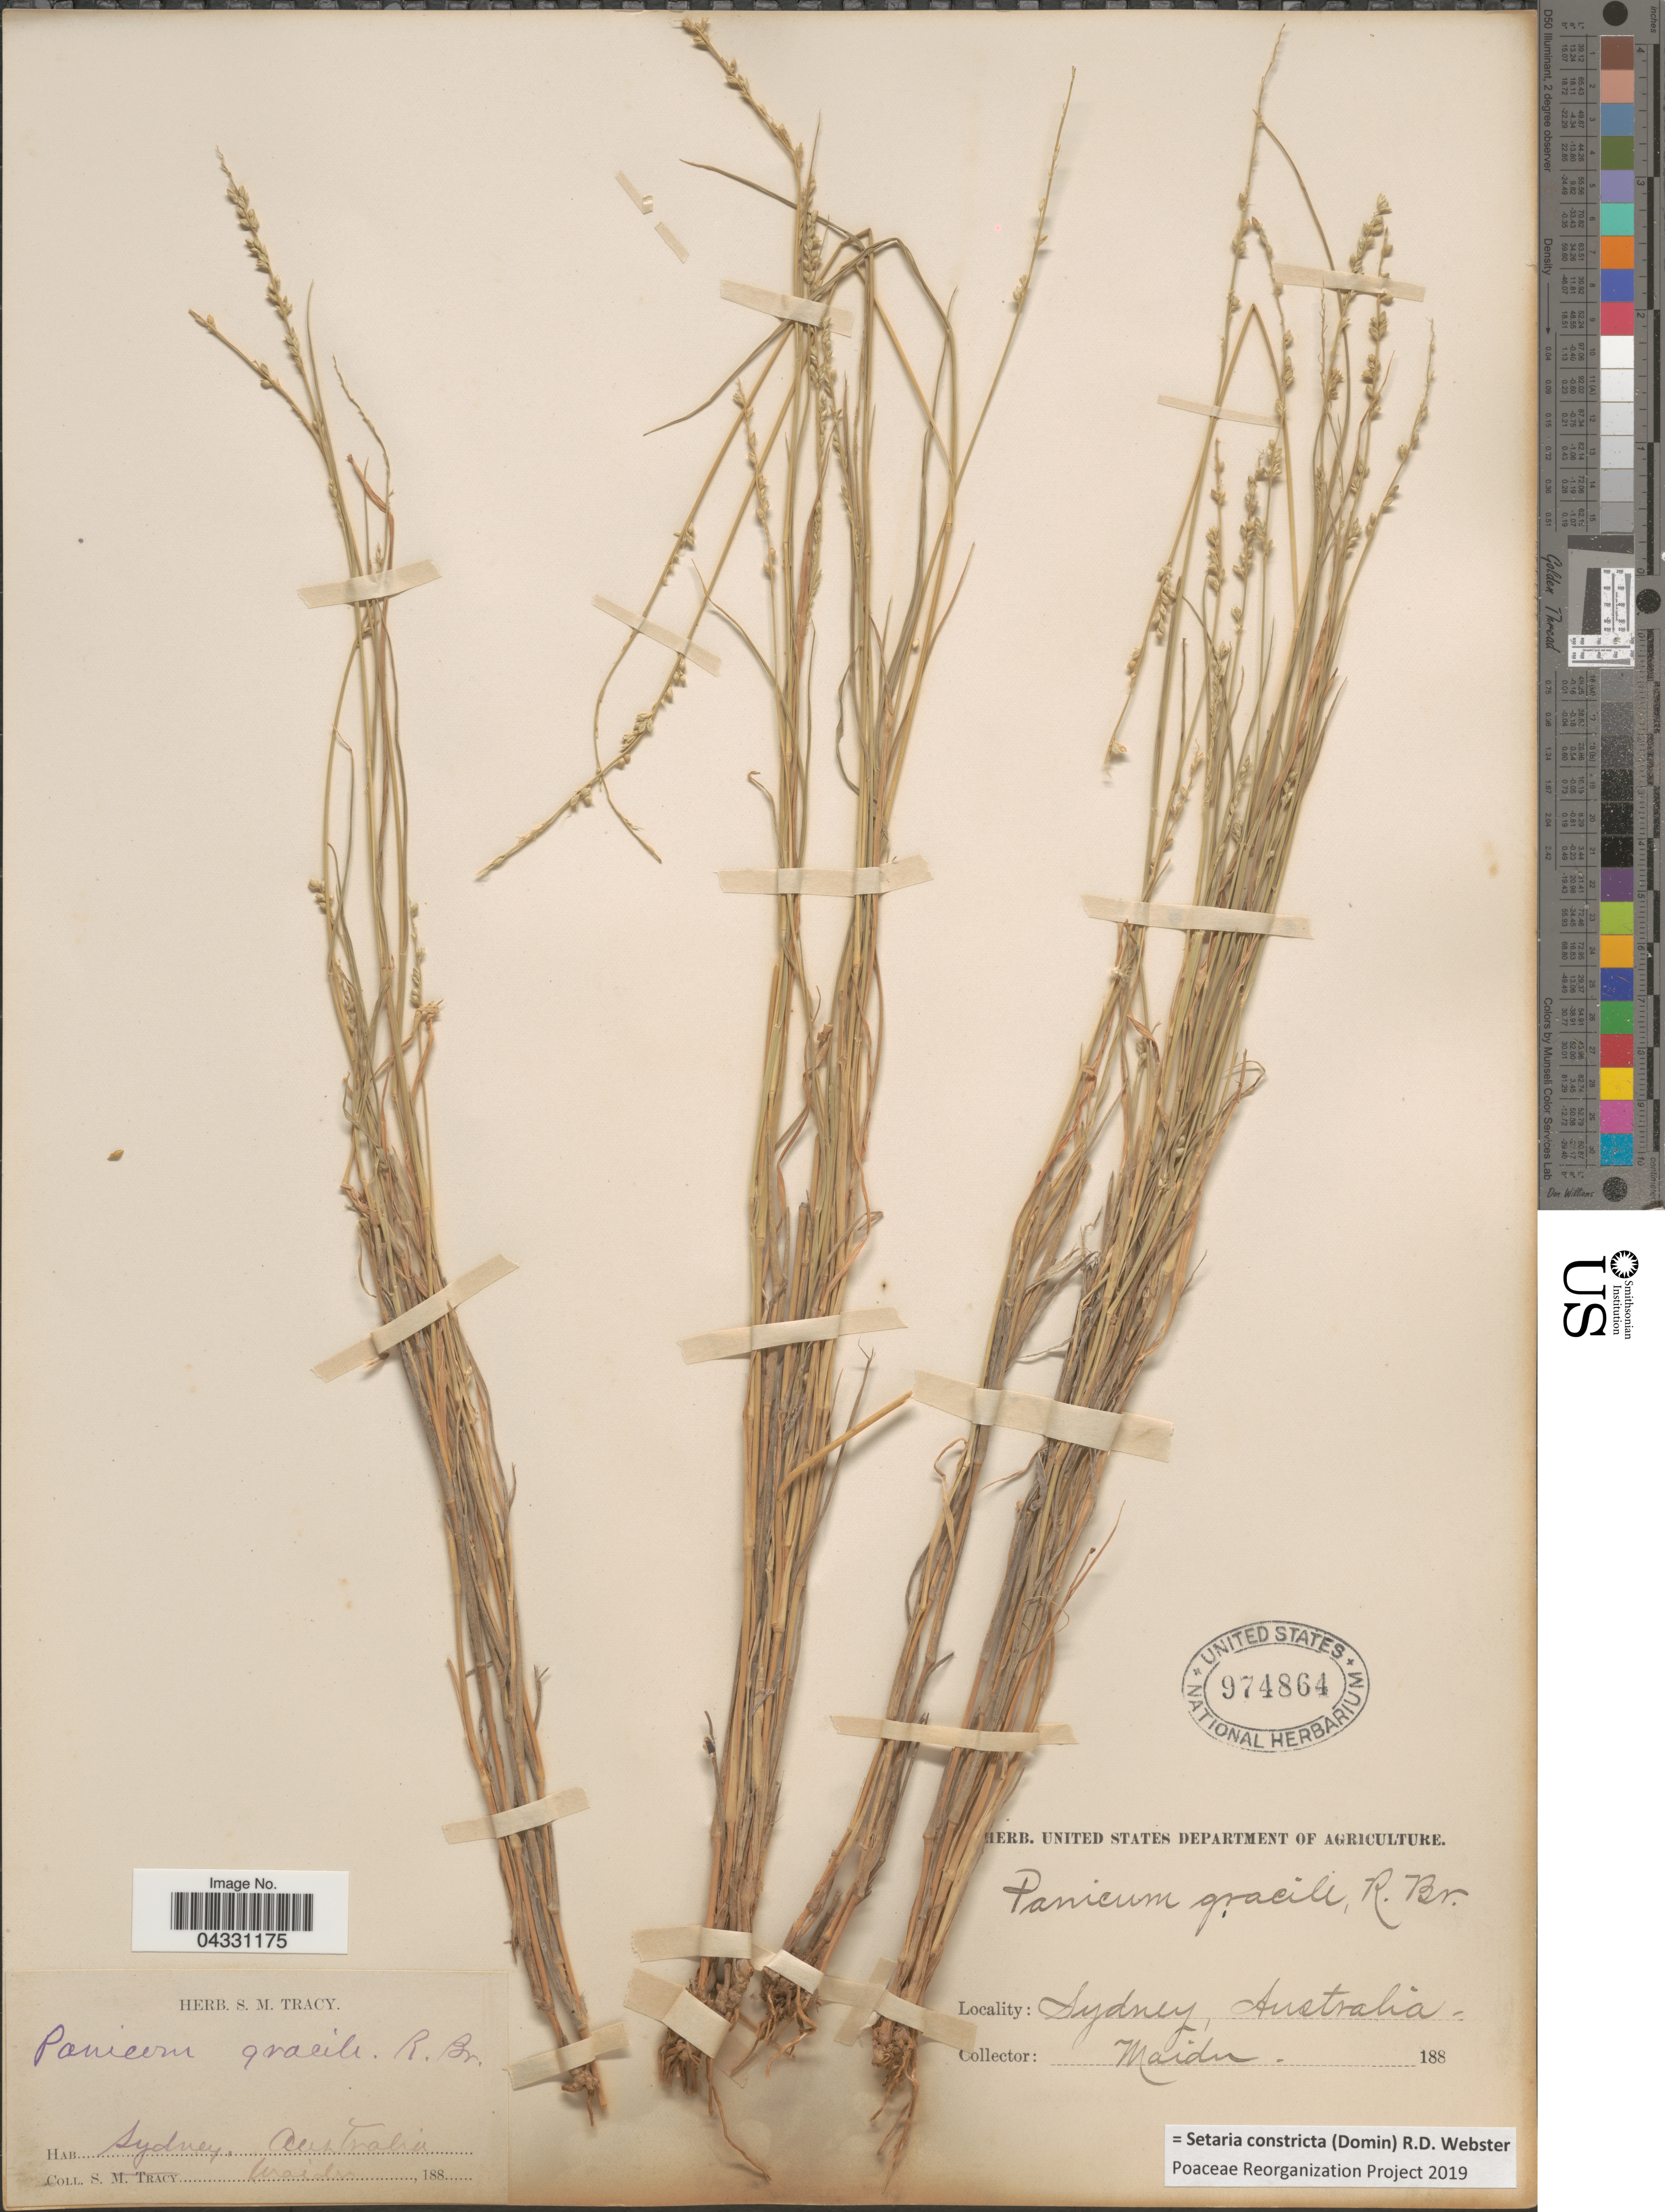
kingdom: Plantae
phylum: Tracheophyta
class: Liliopsida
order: Poales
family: Poaceae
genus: Setaria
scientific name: Setaria constricta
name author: (Domin) R.D. Webster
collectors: Maiden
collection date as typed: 188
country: Australia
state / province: New South Wales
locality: Sydney.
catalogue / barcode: US 974864